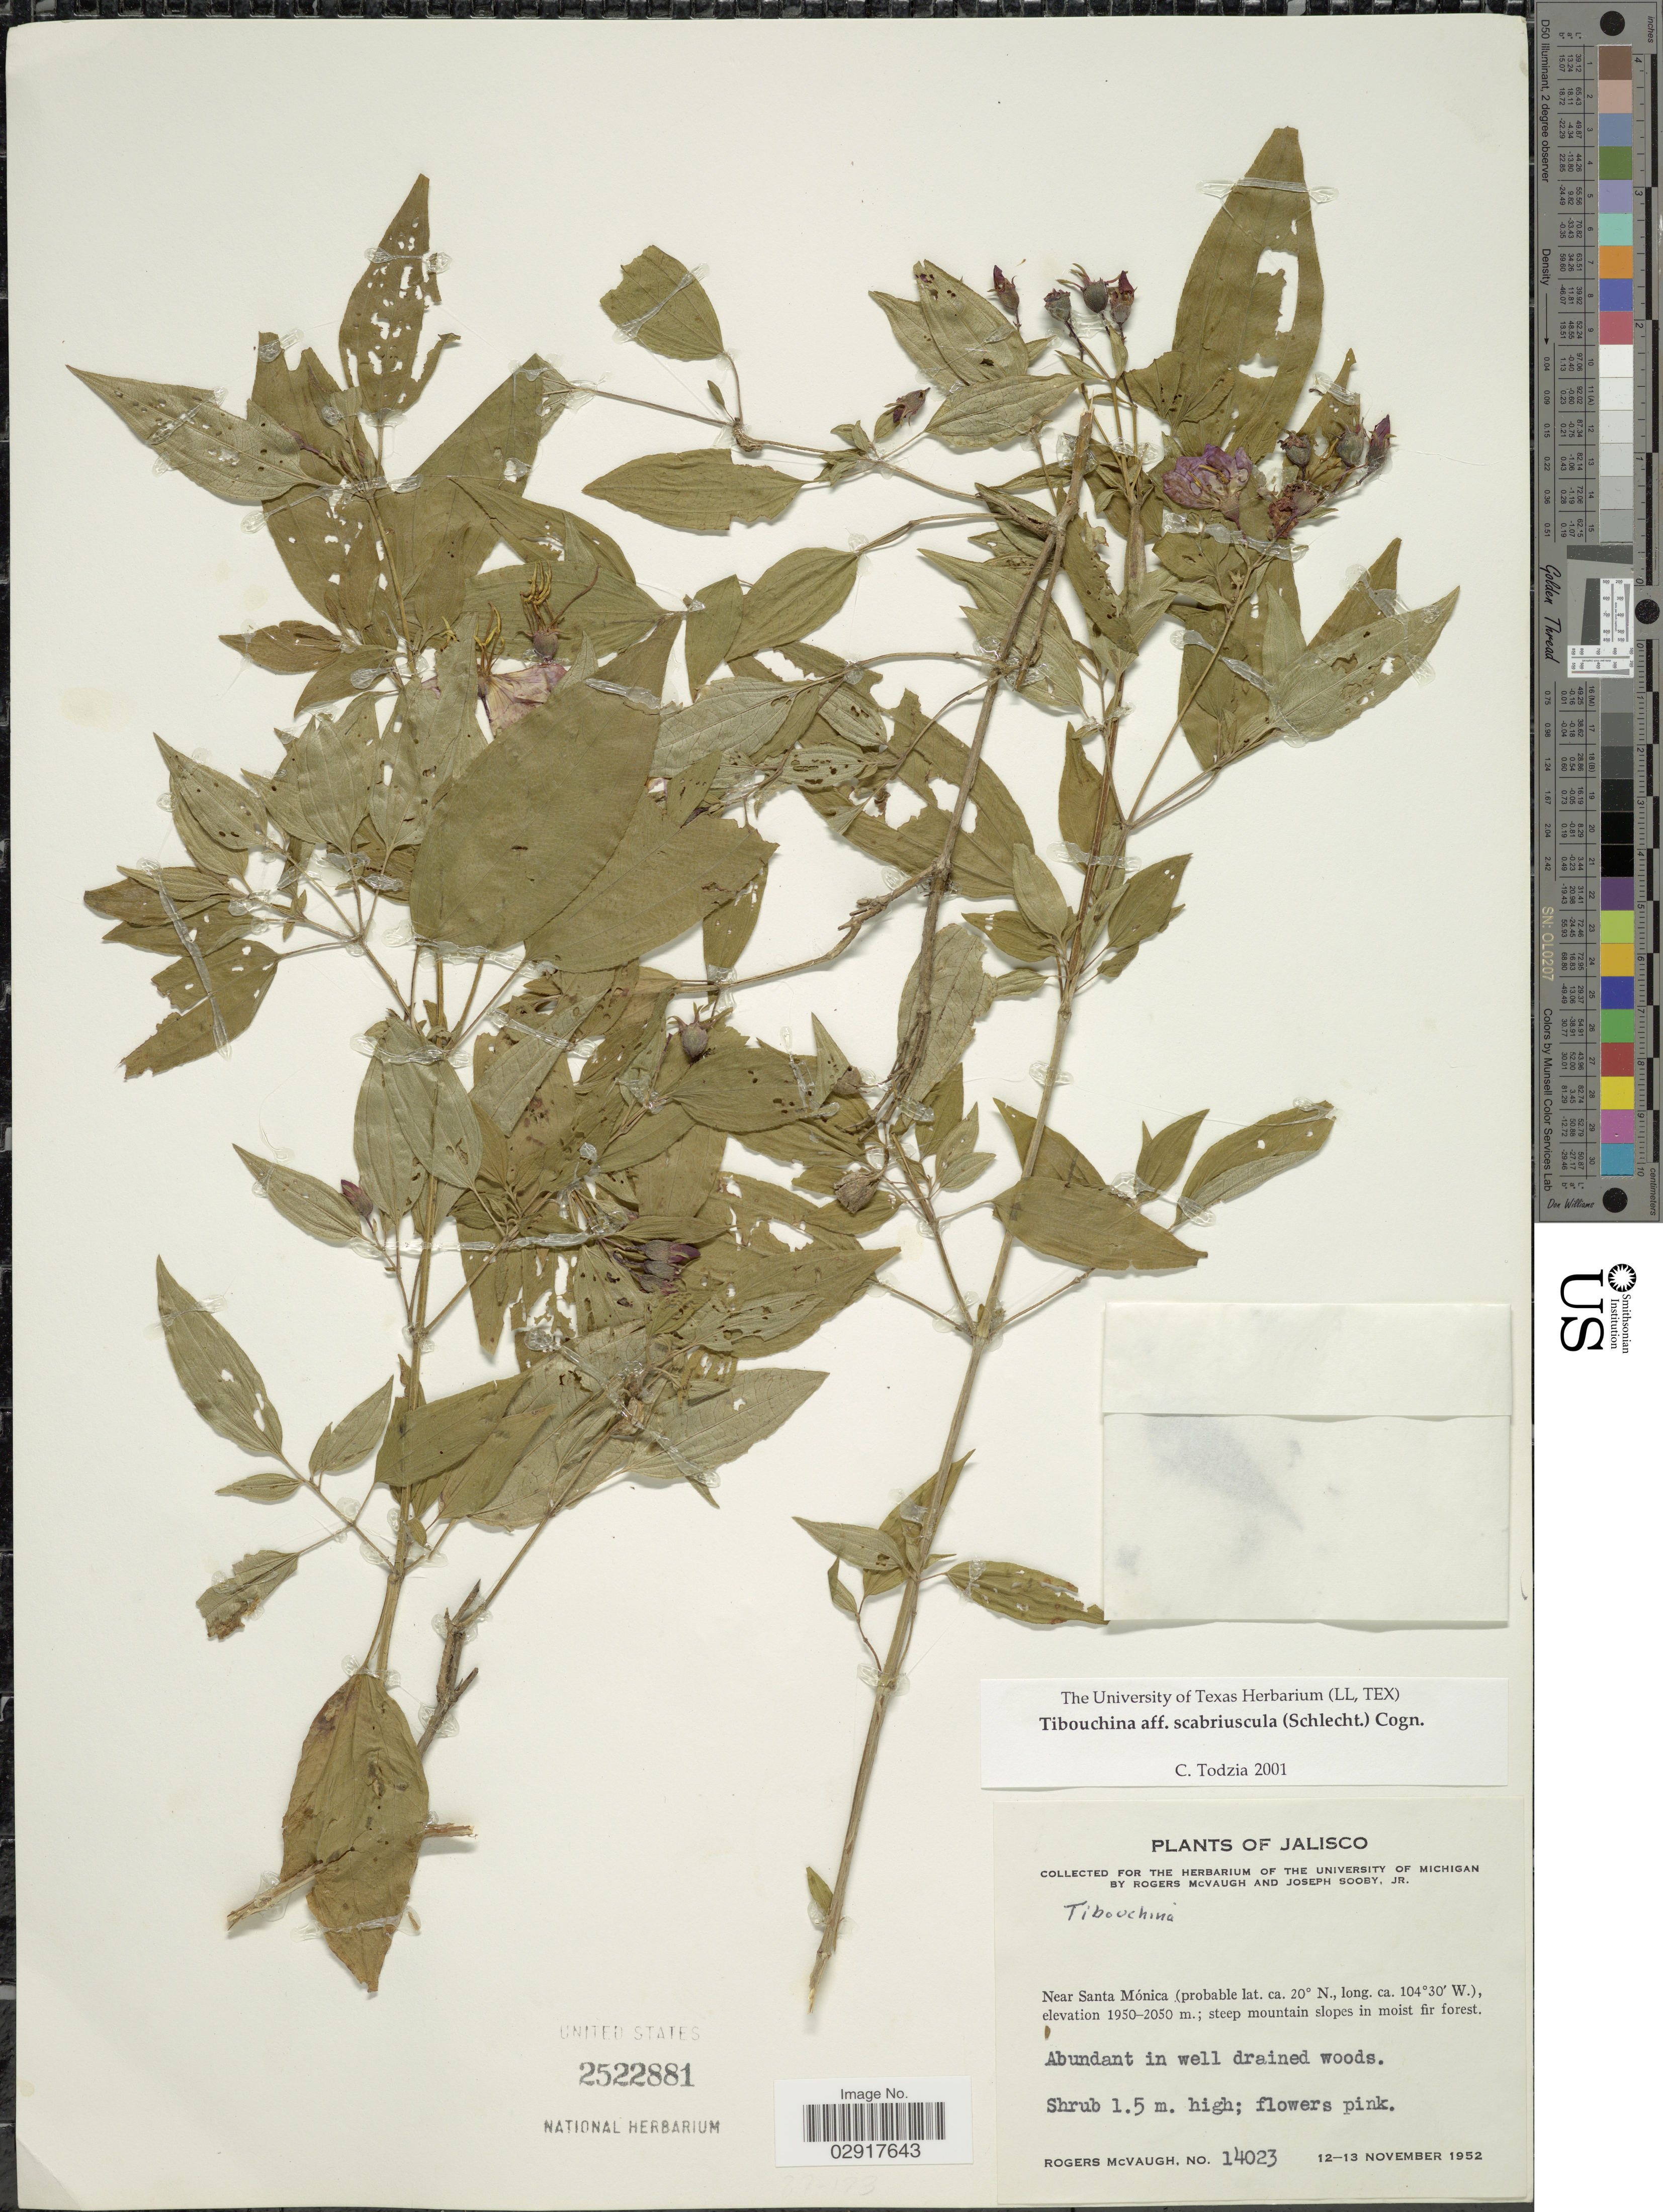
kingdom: Plantae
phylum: Tracheophyta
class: Magnoliopsida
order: Myrtales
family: Melastomataceae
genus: Chaetogastra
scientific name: Chaetogastra scabriuscula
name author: (Schltdl.) P.J.F. Guim. & Michelang.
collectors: R. McVaugh & J. Sooby Jr.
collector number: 14023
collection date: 1952-11-12/1952-11-13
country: Mexico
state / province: Jalisco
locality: Near Santa Mónica.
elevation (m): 1950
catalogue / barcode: US 2522881